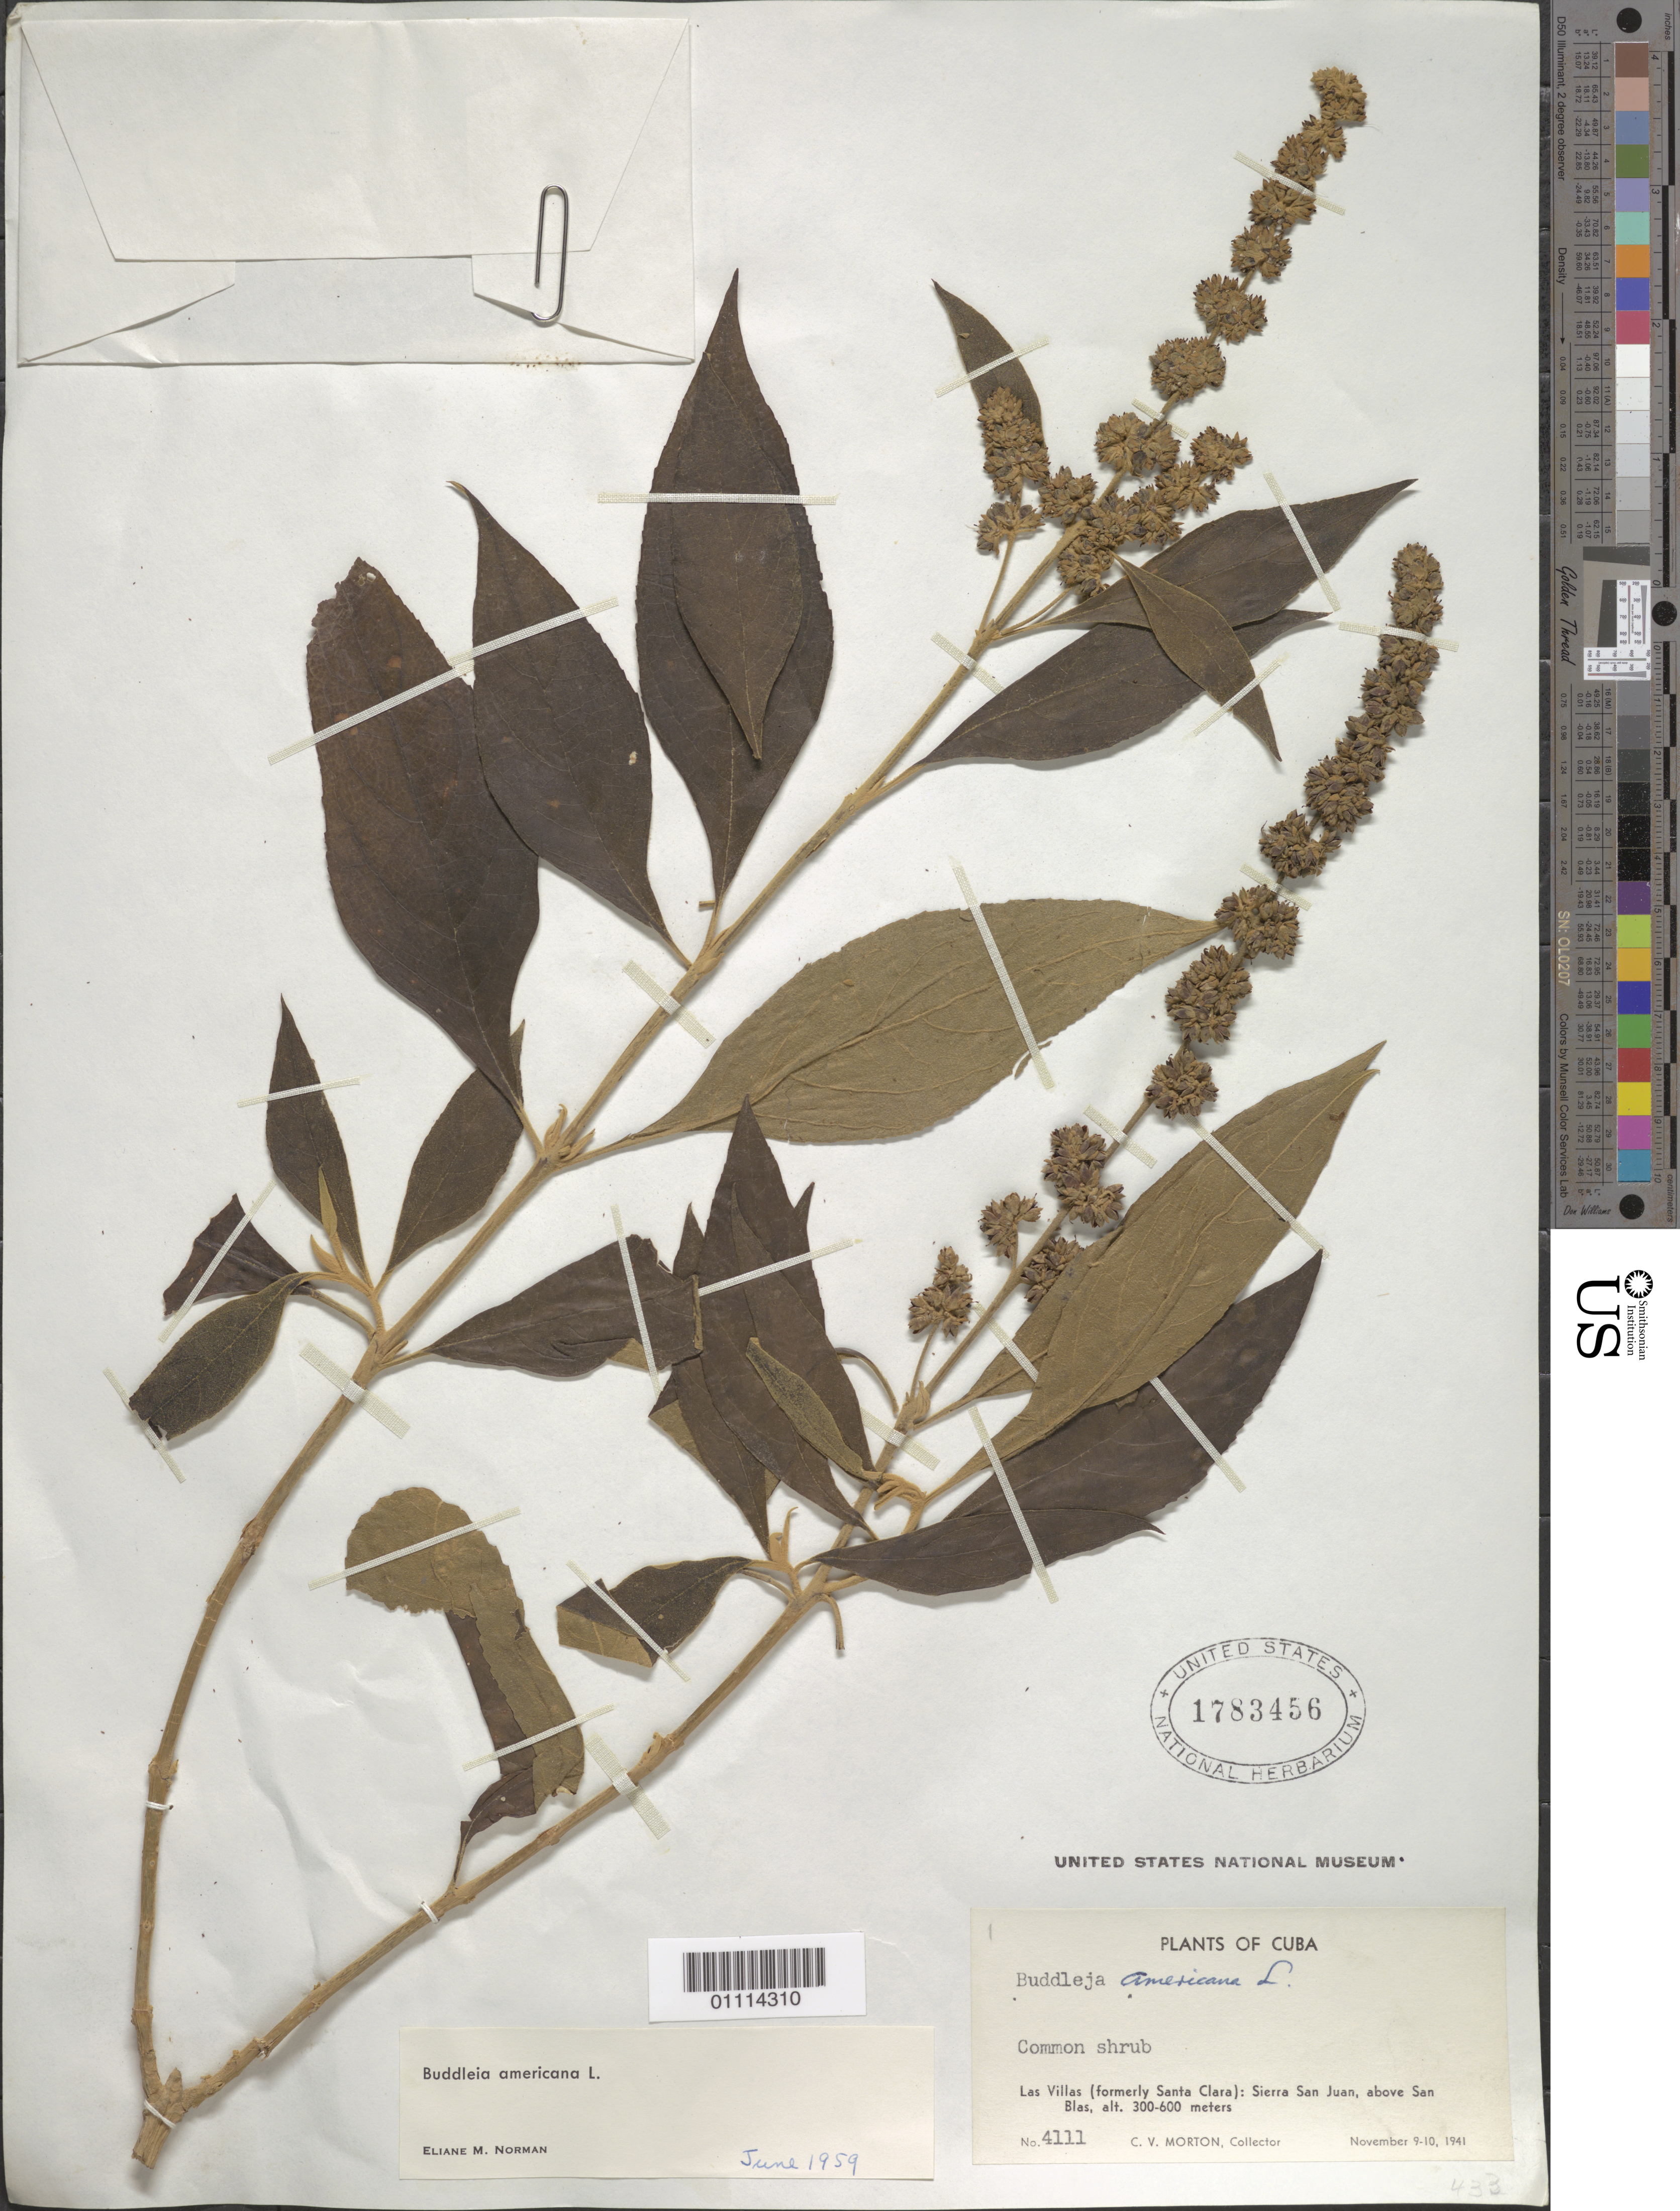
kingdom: Plantae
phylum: Tracheophyta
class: Magnoliopsida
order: Lamiales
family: Scrophulariaceae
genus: Buddleja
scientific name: Buddleja americana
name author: L.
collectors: C. V. Morton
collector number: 4111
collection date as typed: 09 Nov 1941 to 10 Nov 1941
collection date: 1941-11-09/1941-11-10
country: Cuba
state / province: Cienfuegos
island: Cuba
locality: Las Villas (formerly Santa Clara): Sierra San Juan, above San Blas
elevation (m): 300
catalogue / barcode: US 1783456